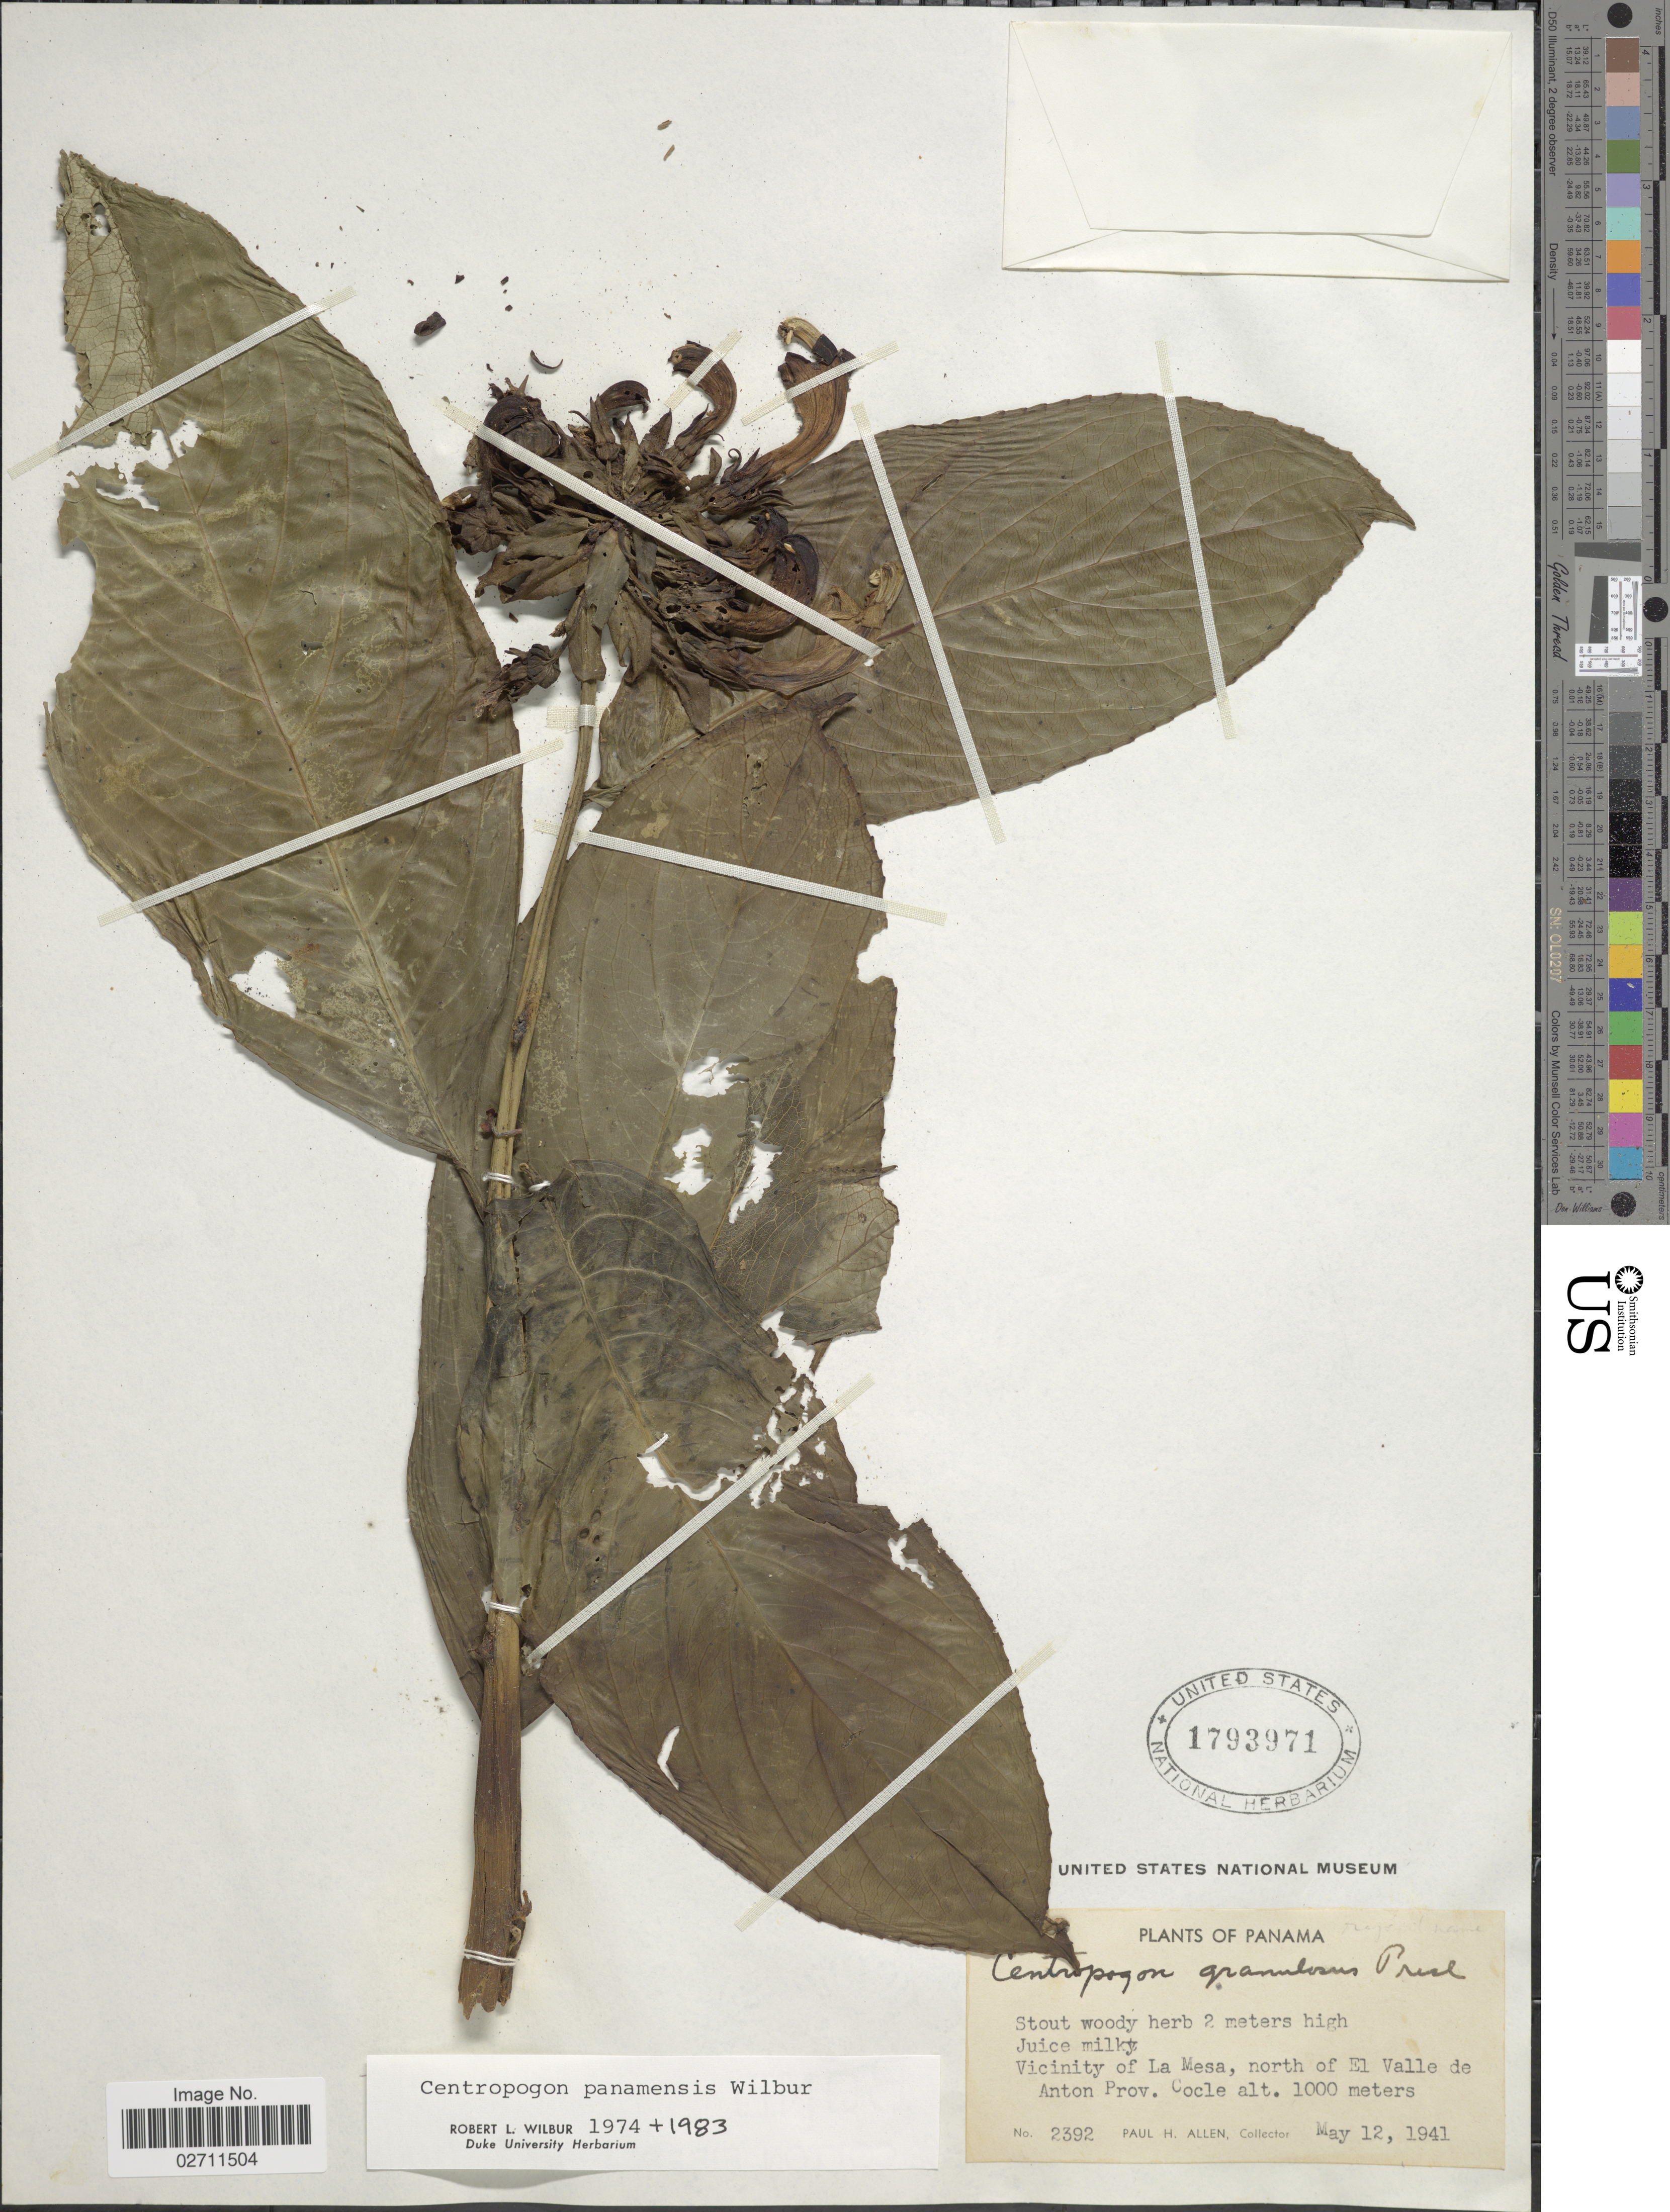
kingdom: Plantae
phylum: Tracheophyta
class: Magnoliopsida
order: Asterales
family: Campanulaceae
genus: Centropogon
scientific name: Centropogon panamensis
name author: Wilbur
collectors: P. H. Allen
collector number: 2392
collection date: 1941-05-12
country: Panama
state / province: Coclé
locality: Vicinity of La Mesa, north of El Valle de Anton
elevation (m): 1000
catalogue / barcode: US 1793971